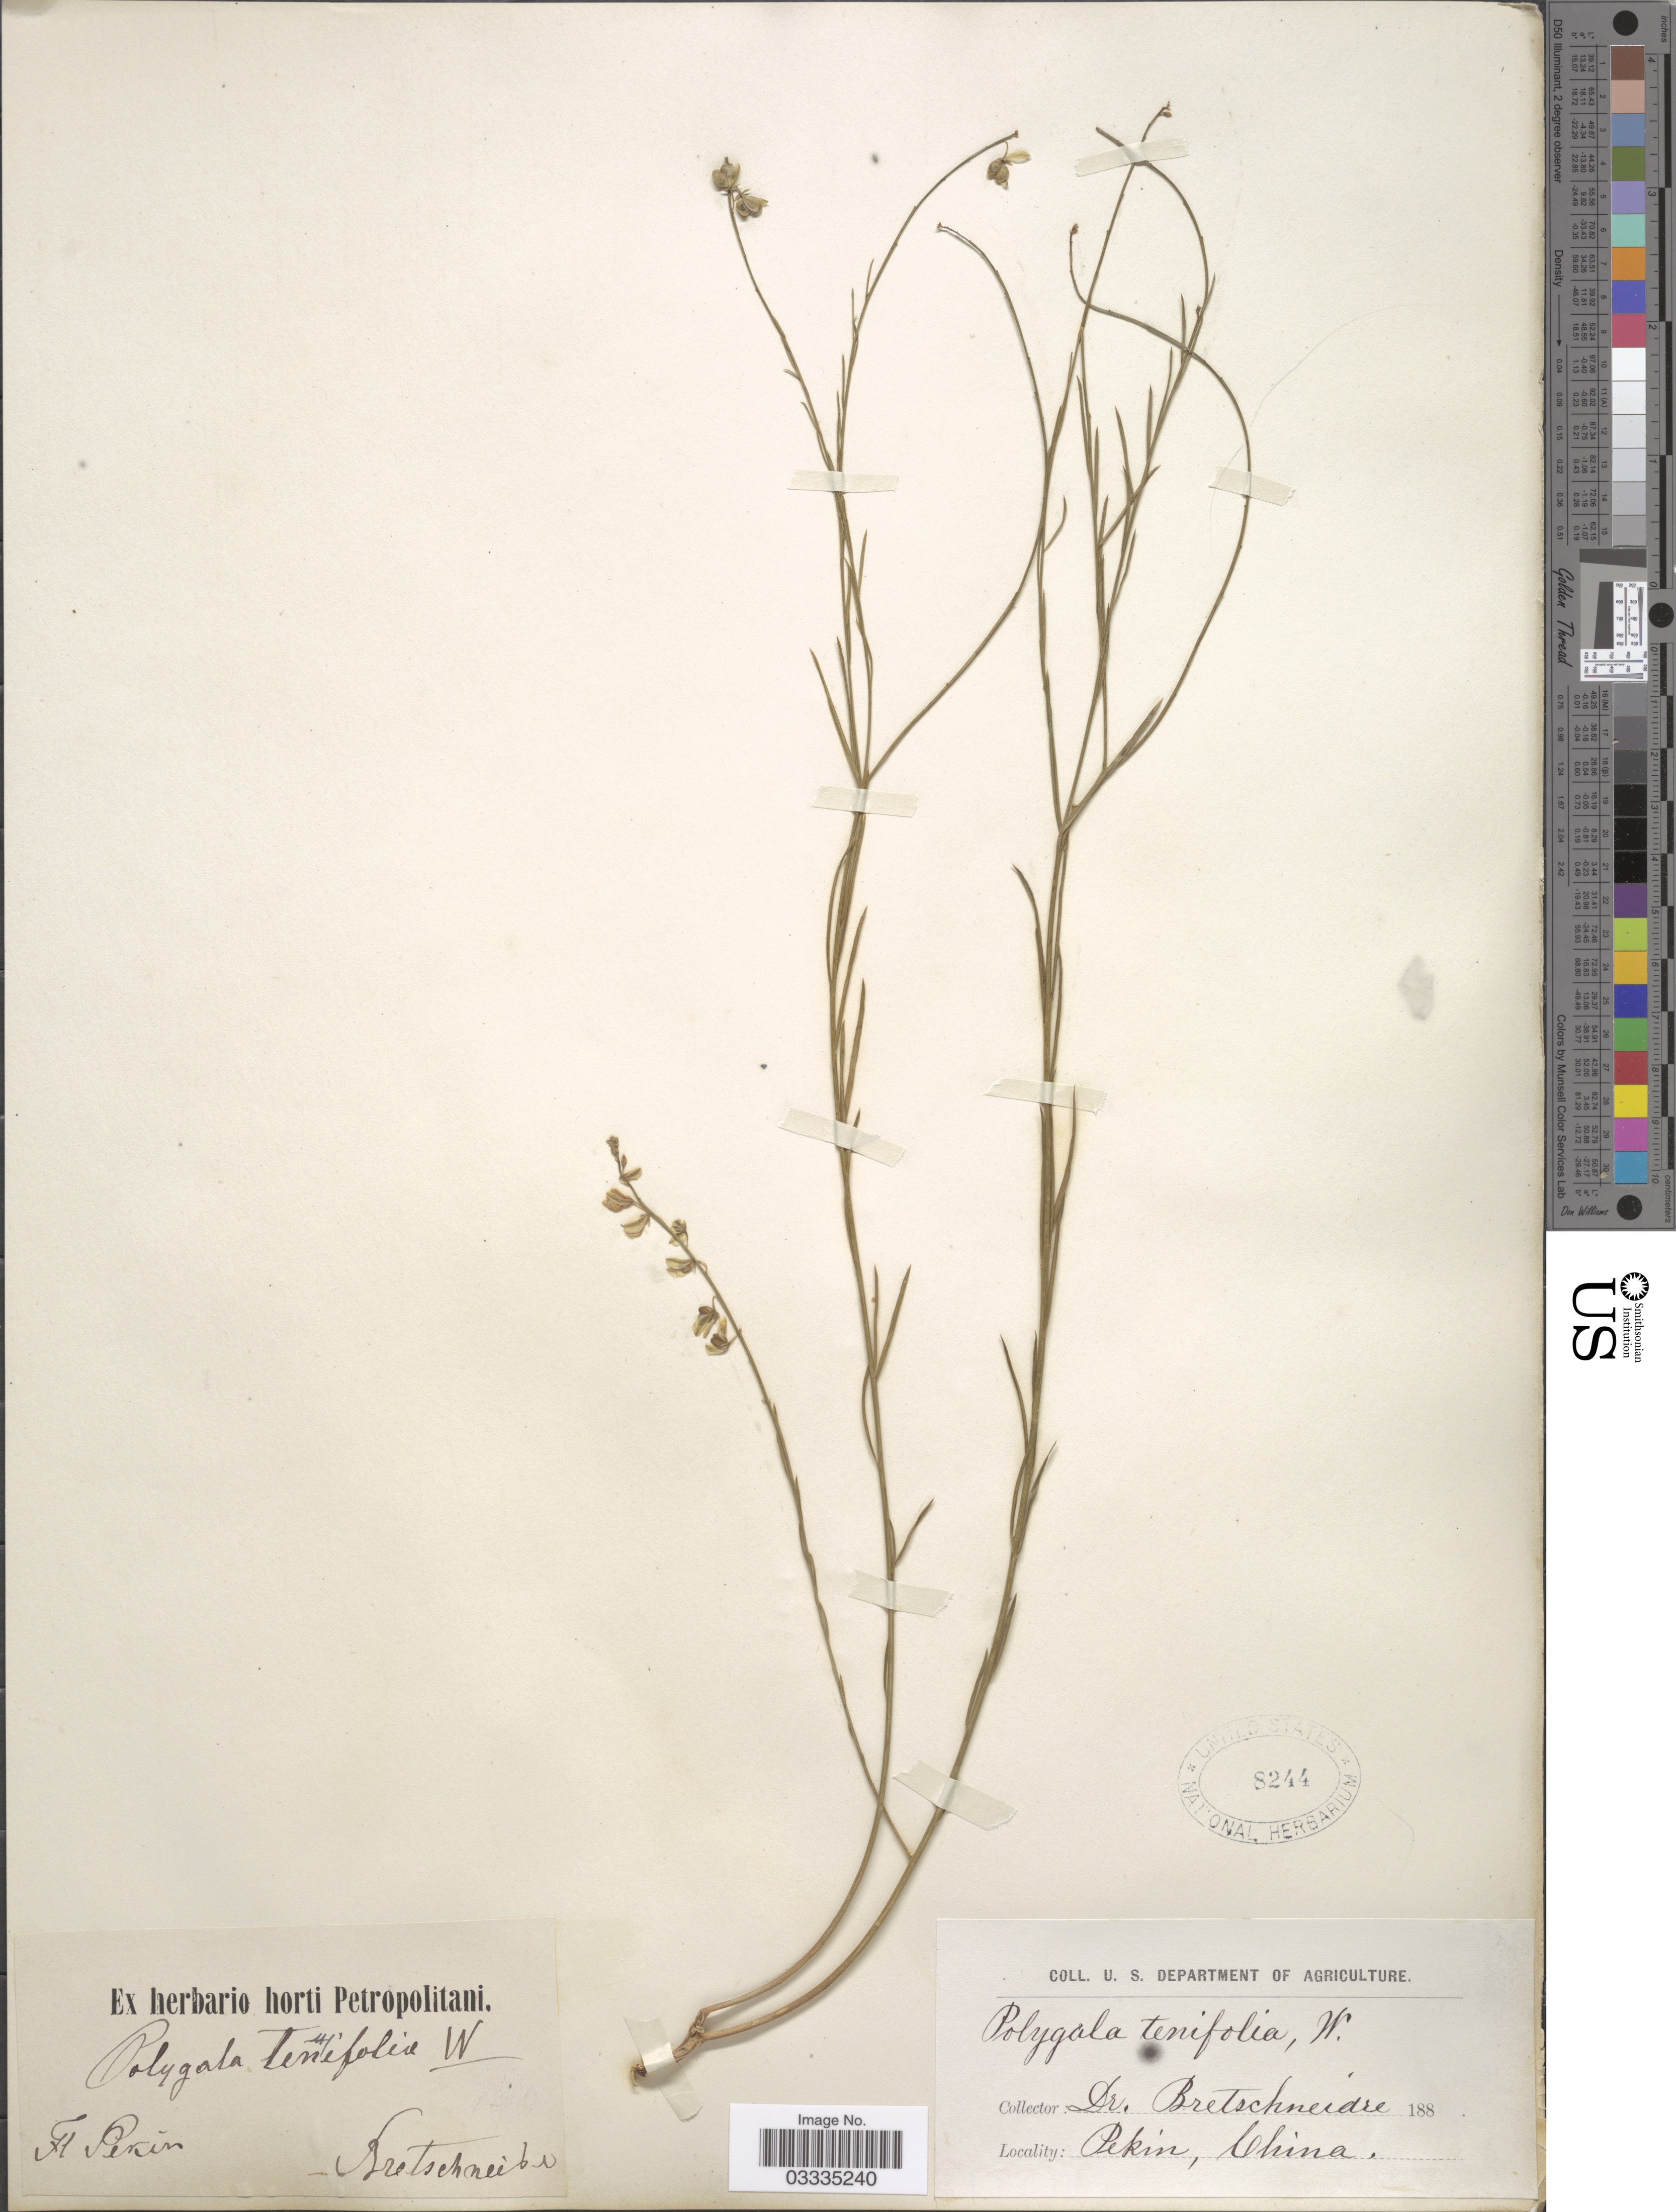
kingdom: Plantae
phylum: Tracheophyta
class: Magnoliopsida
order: Fabales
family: Polygalaceae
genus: Polygala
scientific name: Polygala tenuifolia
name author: Willd.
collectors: Bretschneidre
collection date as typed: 188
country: China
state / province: Beijing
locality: Pekin.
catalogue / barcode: US 8244